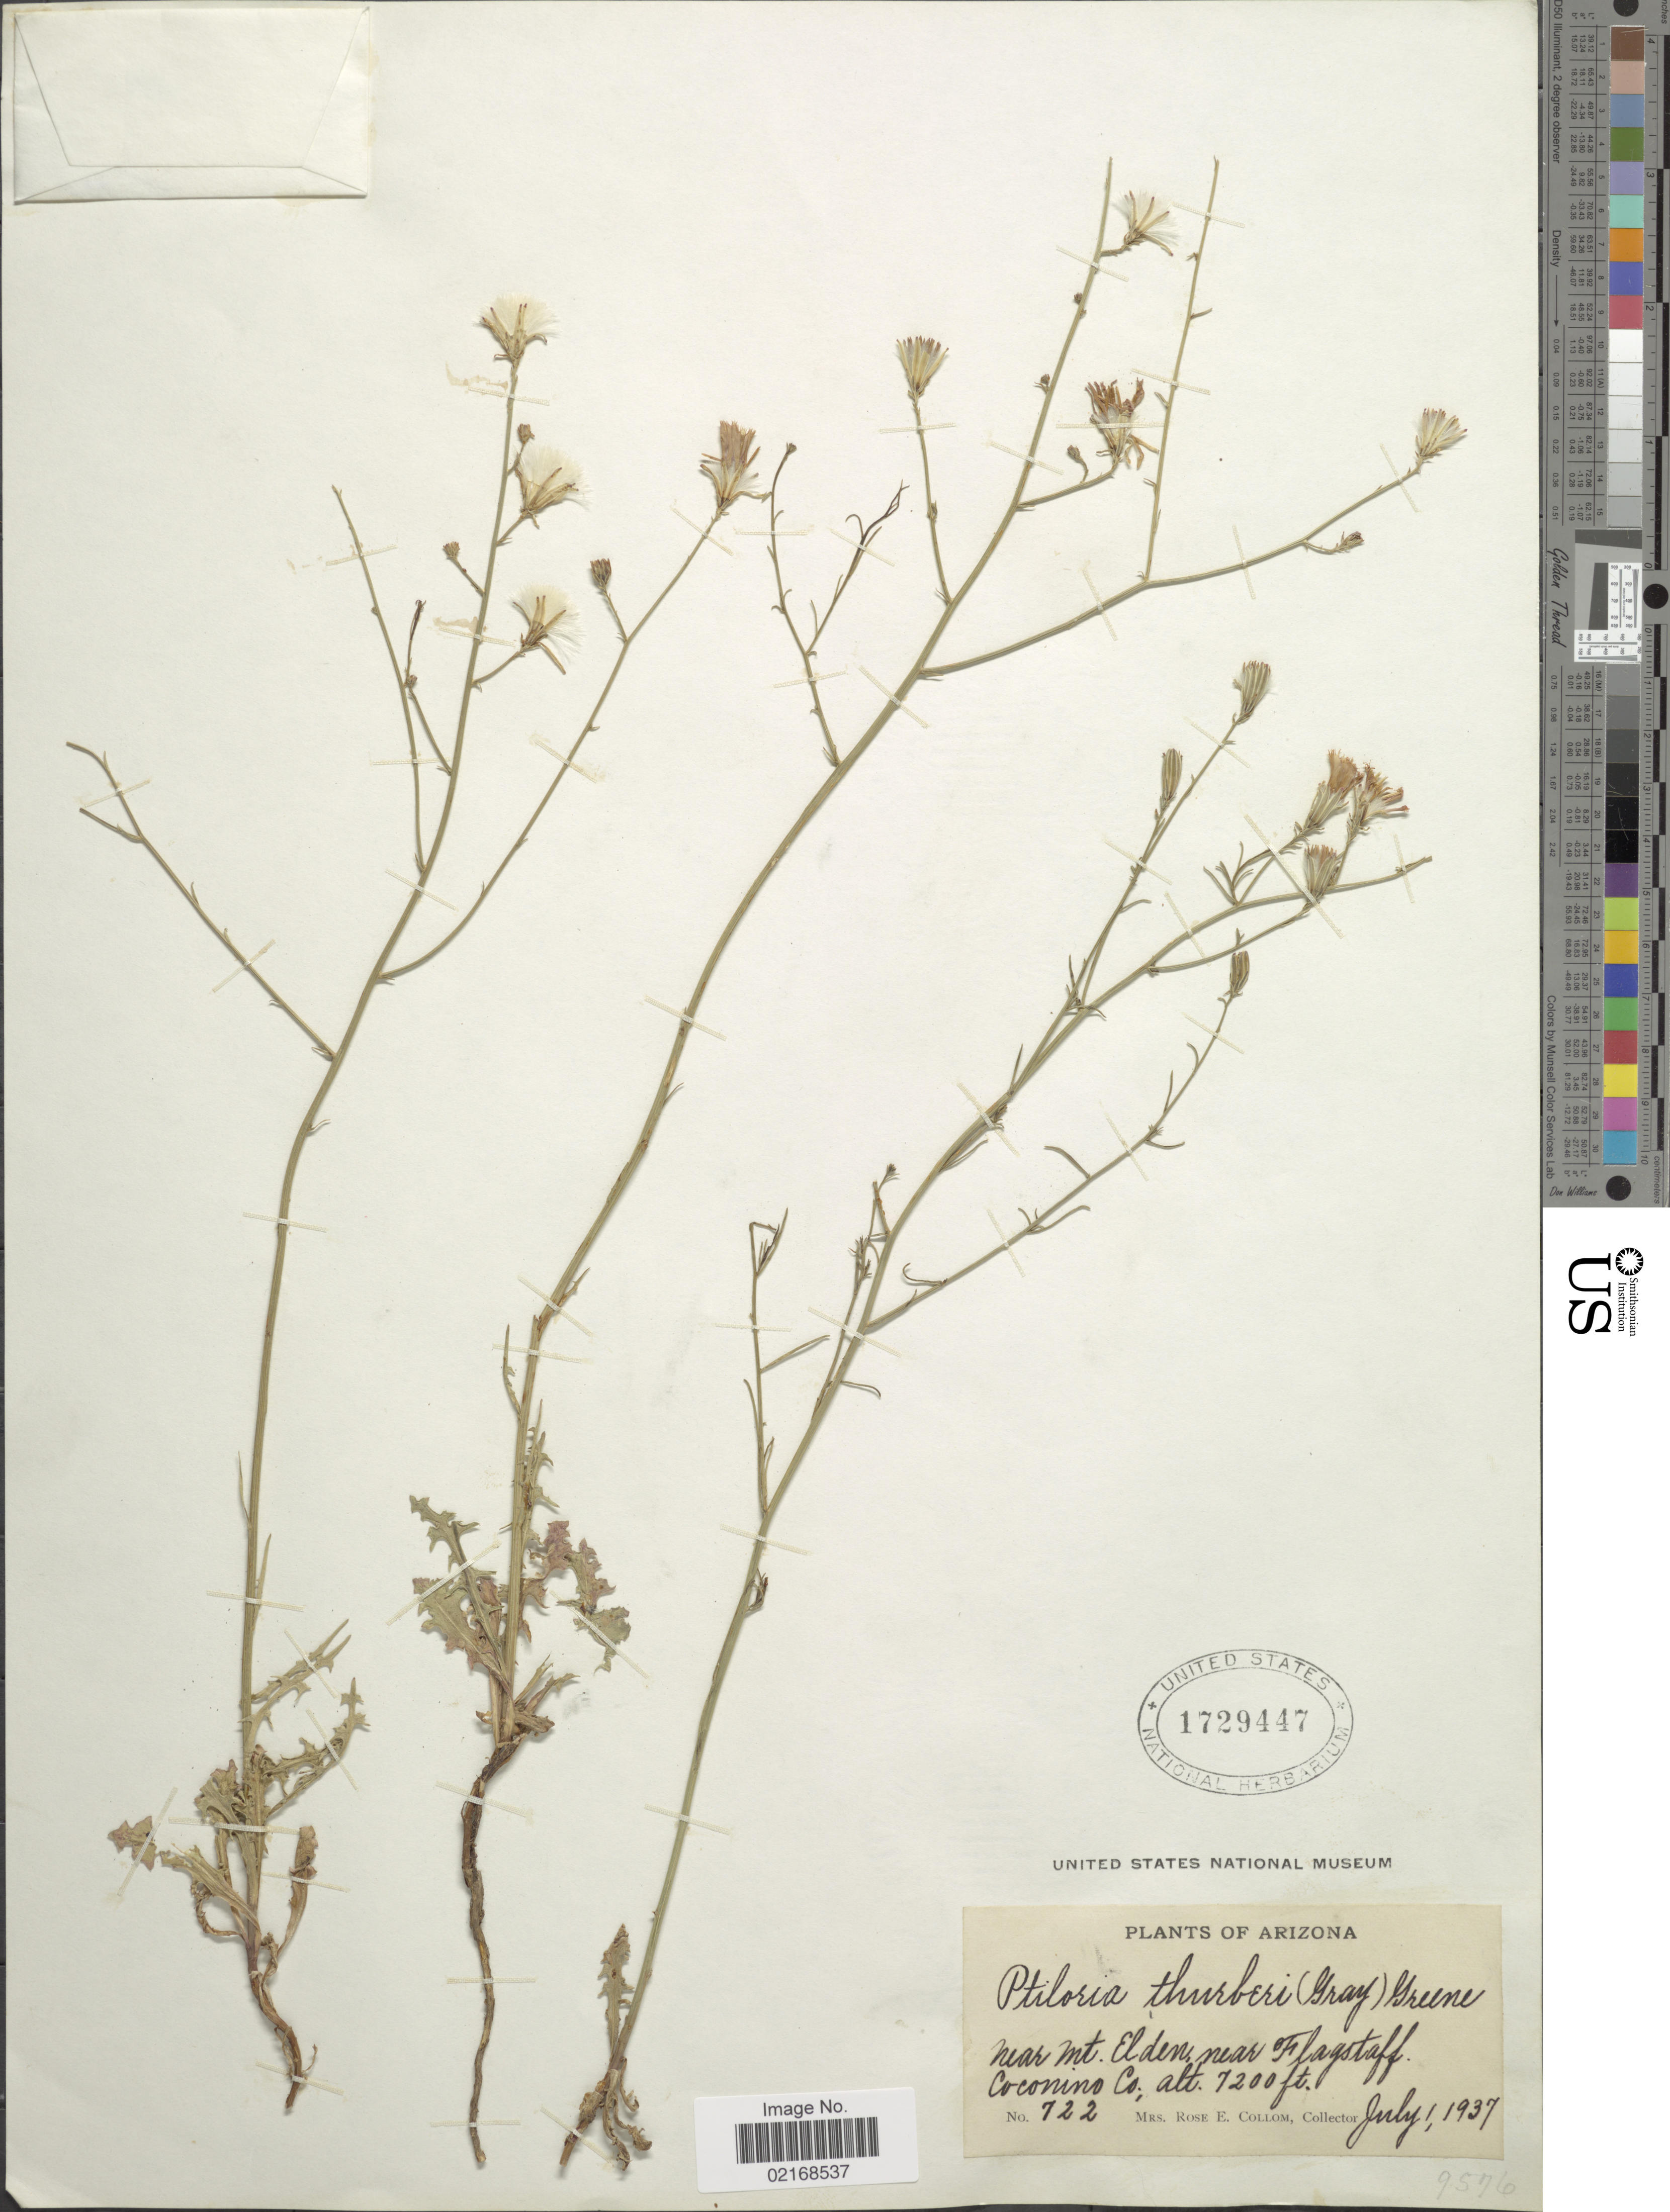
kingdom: Plantae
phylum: Tracheophyta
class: Magnoliopsida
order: Asterales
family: Asteraceae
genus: Stephanomeria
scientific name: Stephanomeria thurberi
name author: A. Gray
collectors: R. E. Collom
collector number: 722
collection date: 1937-07-01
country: United States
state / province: Arizona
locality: Near Mt. Elden, near Flagstaff, Coconino Co.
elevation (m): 2195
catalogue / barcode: US 1729447